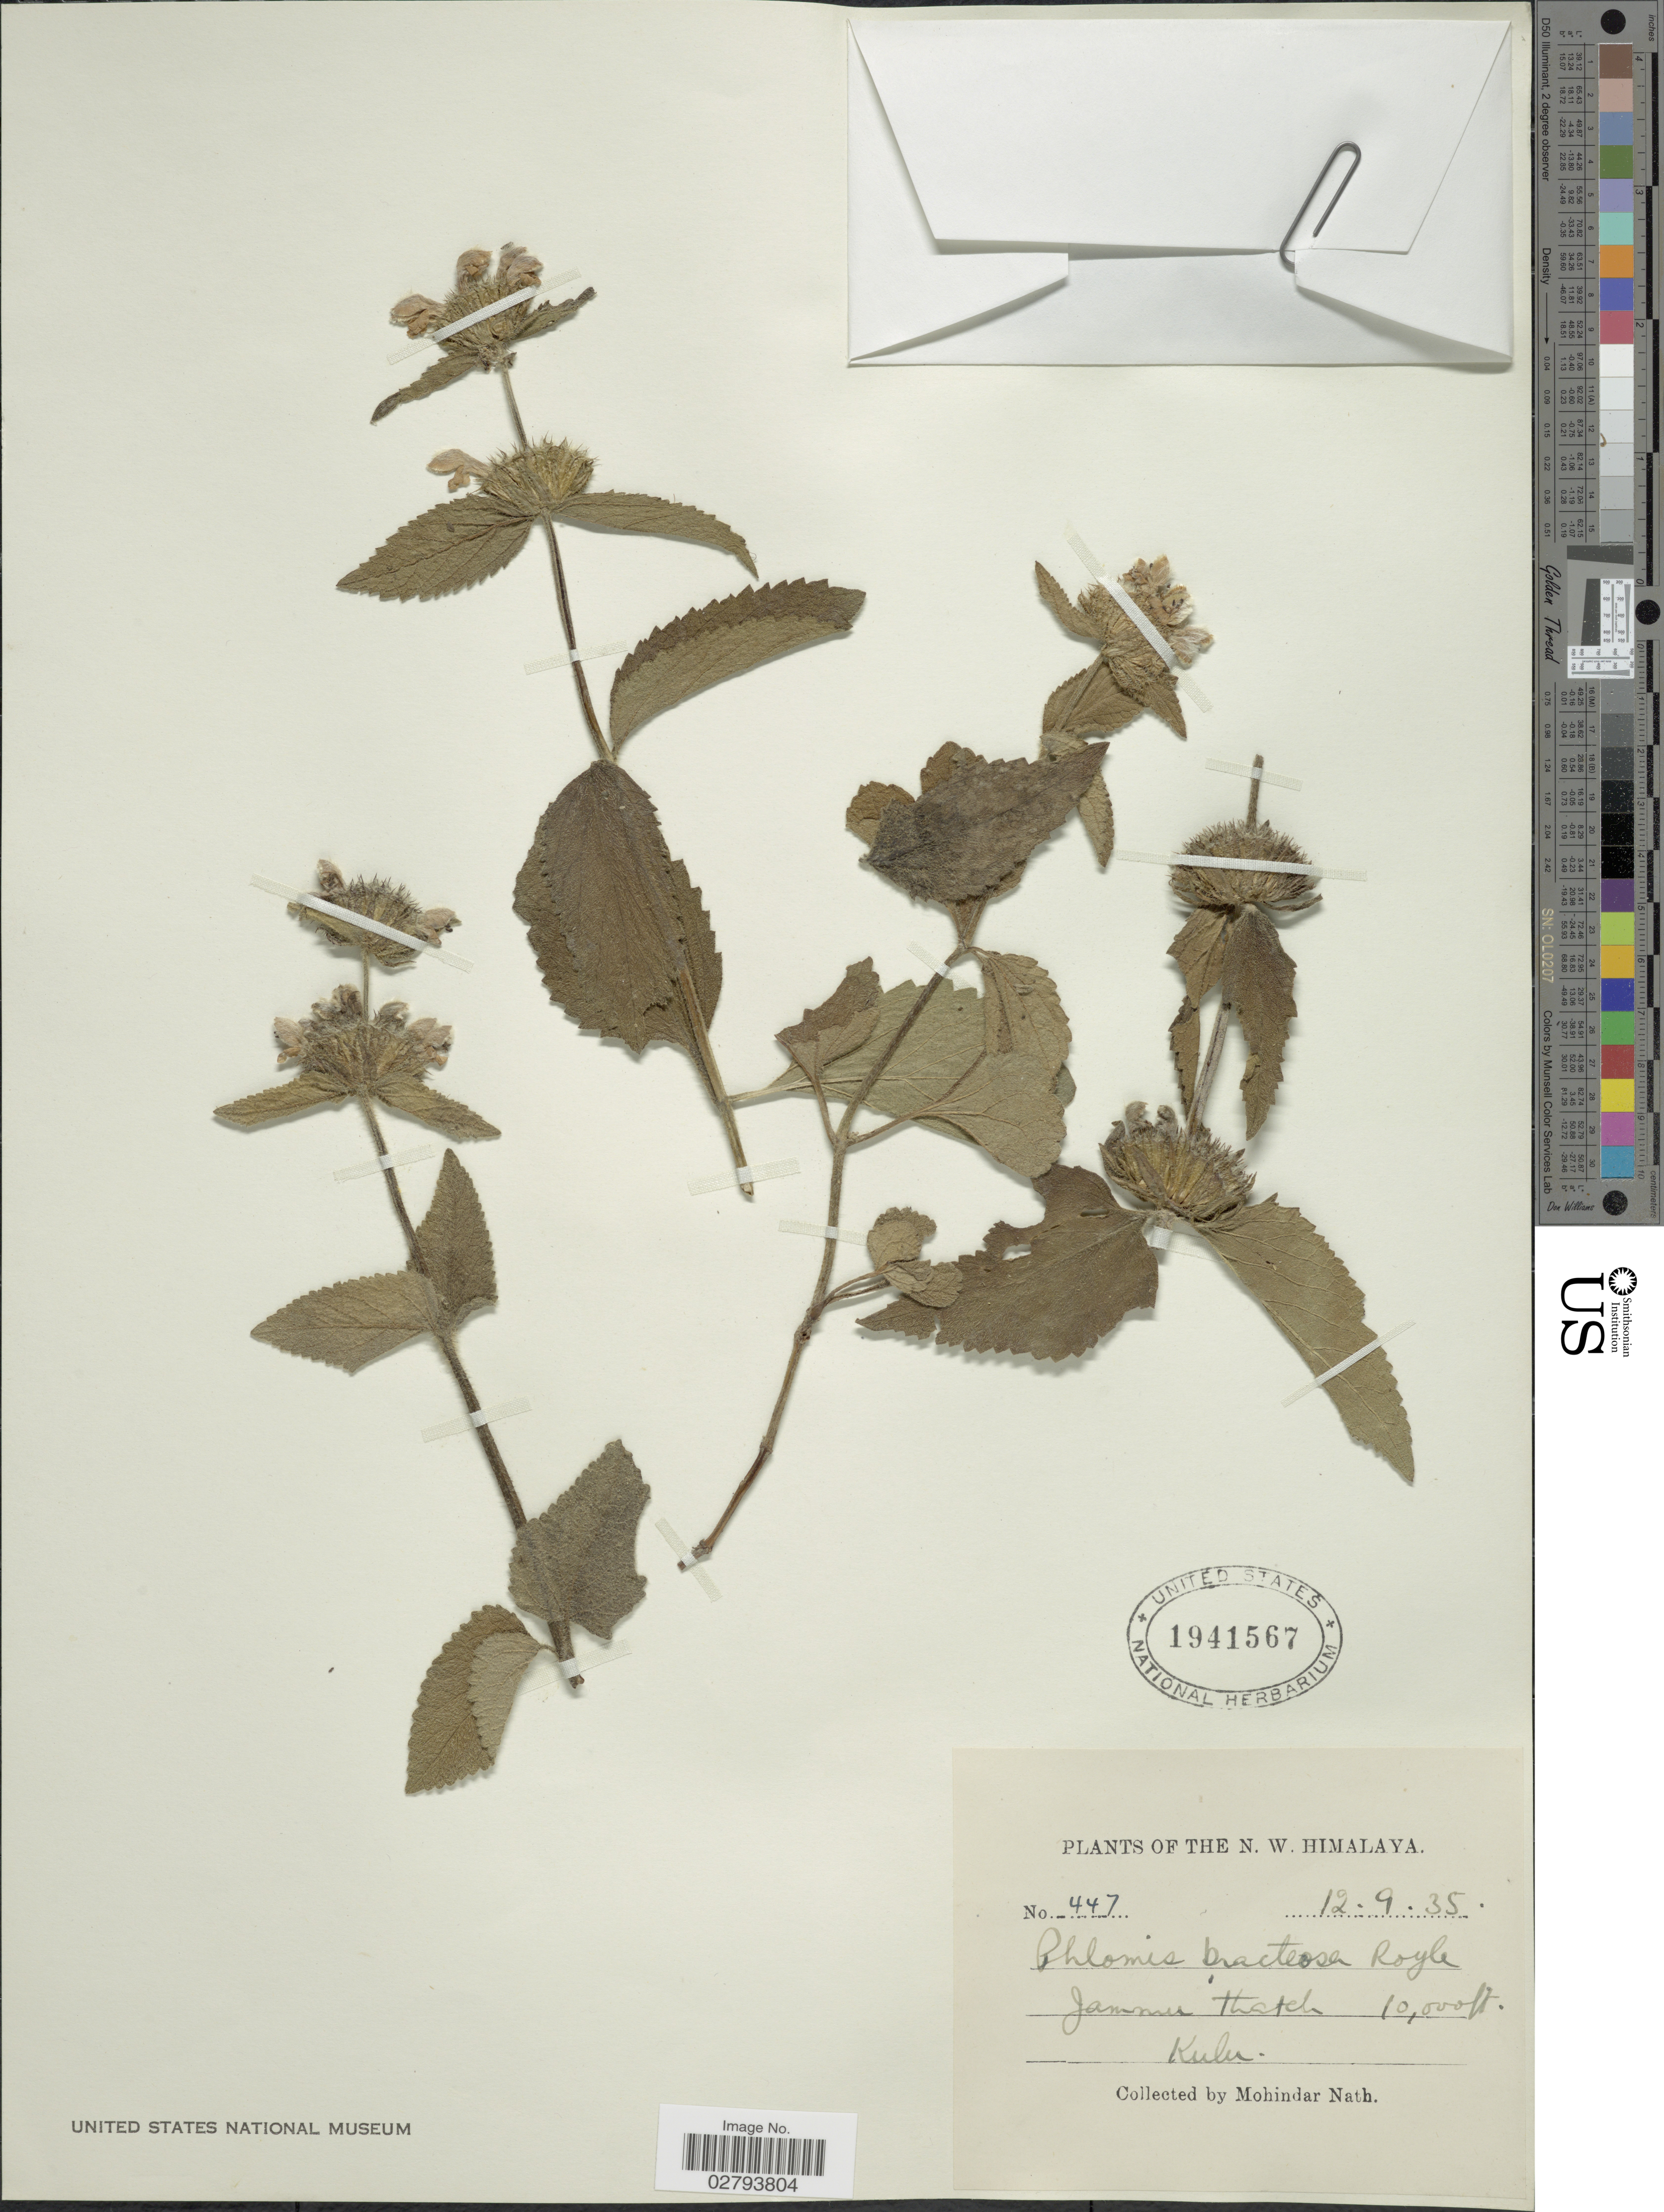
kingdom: Plantae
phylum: Tracheophyta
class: Magnoliopsida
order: Lamiales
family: Lamiaceae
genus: Phlomoides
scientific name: Phlomoides bracteosa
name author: (Royle ex Benth.) Kamelin & Makhm.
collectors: M. Nath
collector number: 447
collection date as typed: Transcribed d/m/y: 12/9/35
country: India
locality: N.W. Himalaya, Jammu thatch, Kulu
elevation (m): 3048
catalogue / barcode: US 1941567